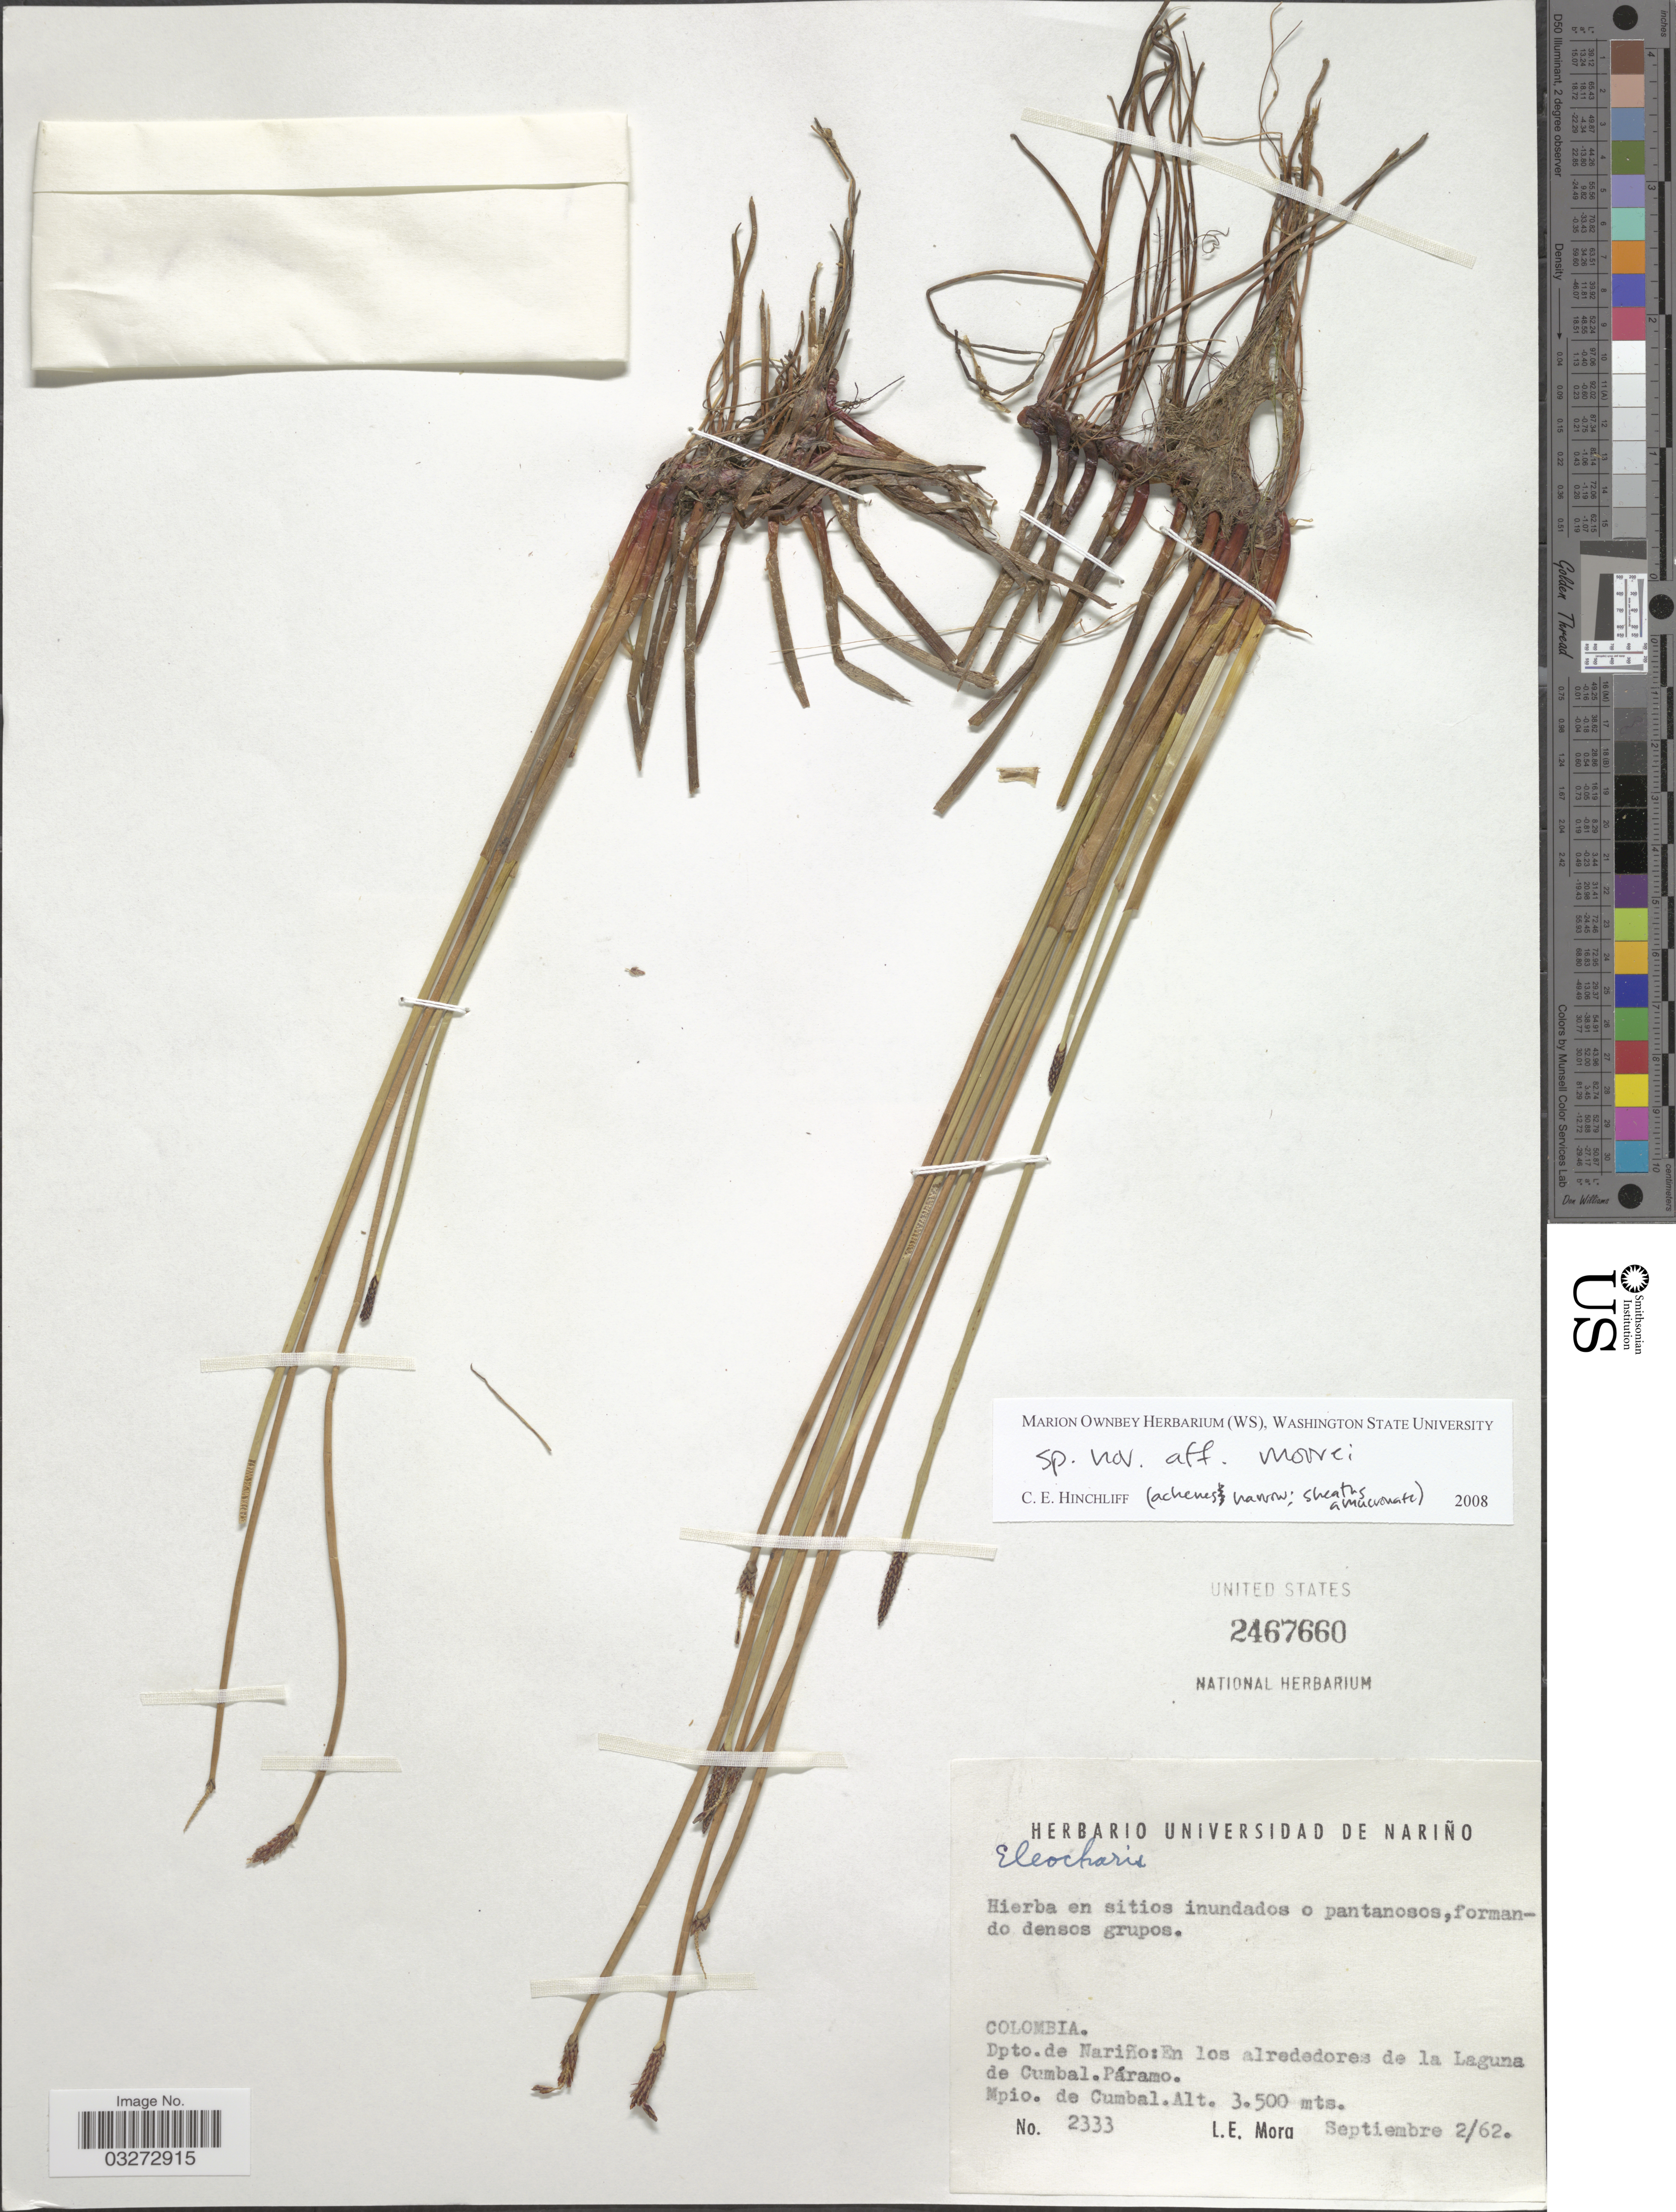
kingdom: Plantae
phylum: Tracheophyta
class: Liliopsida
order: Poales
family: Cyperaceae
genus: Eleocharis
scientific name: Eleocharis sp.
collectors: L. Mora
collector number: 2333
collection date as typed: Transcribed d/m/y: 2/9/62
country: Colombia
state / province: Nariño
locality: Dpto. de Nariño: En los alrededores de la Laguna de Cumbal. Mpio. de Cumbal.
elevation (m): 3500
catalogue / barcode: US 2467660